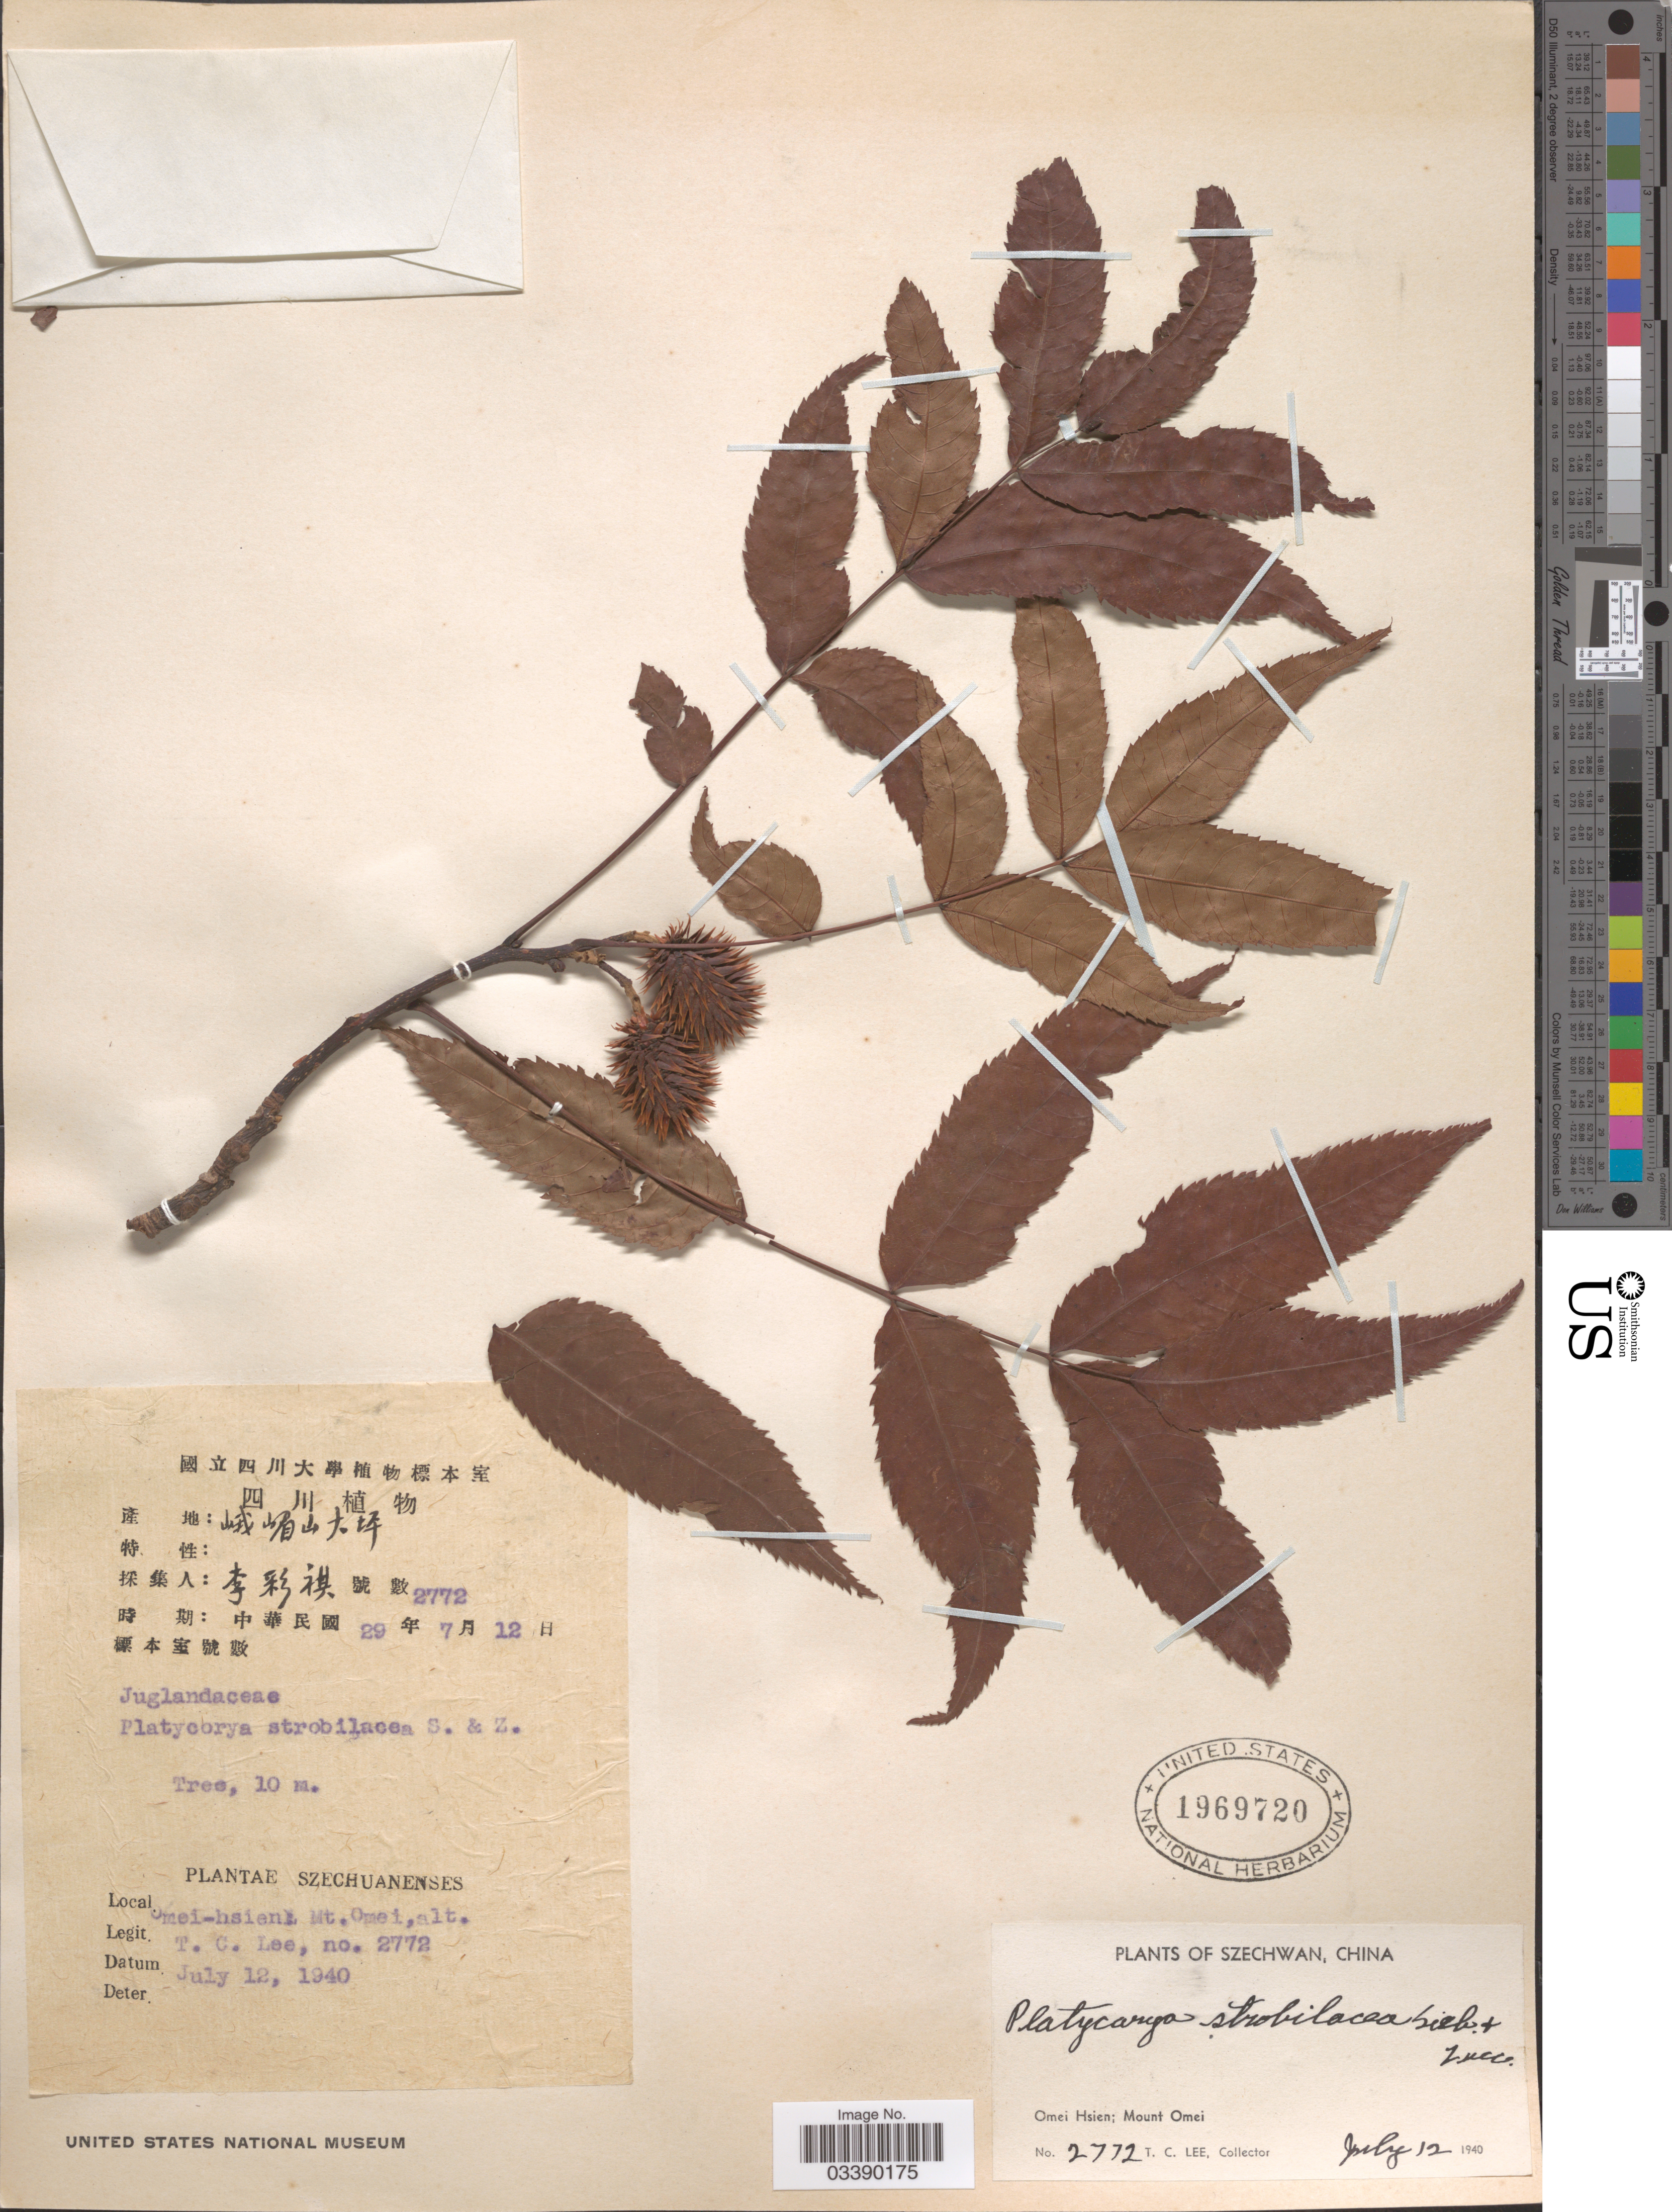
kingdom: Plantae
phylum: Tracheophyta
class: Magnoliopsida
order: Fagales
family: Juglandaceae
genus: Platycarya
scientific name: Platycarya strobilacea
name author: Siebold & Zucc.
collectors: T. Lee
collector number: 2772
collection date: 1940-07-12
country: China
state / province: Sichuan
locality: Szechwan. Omei Hsien; Mount Omei.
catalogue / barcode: US 1969720